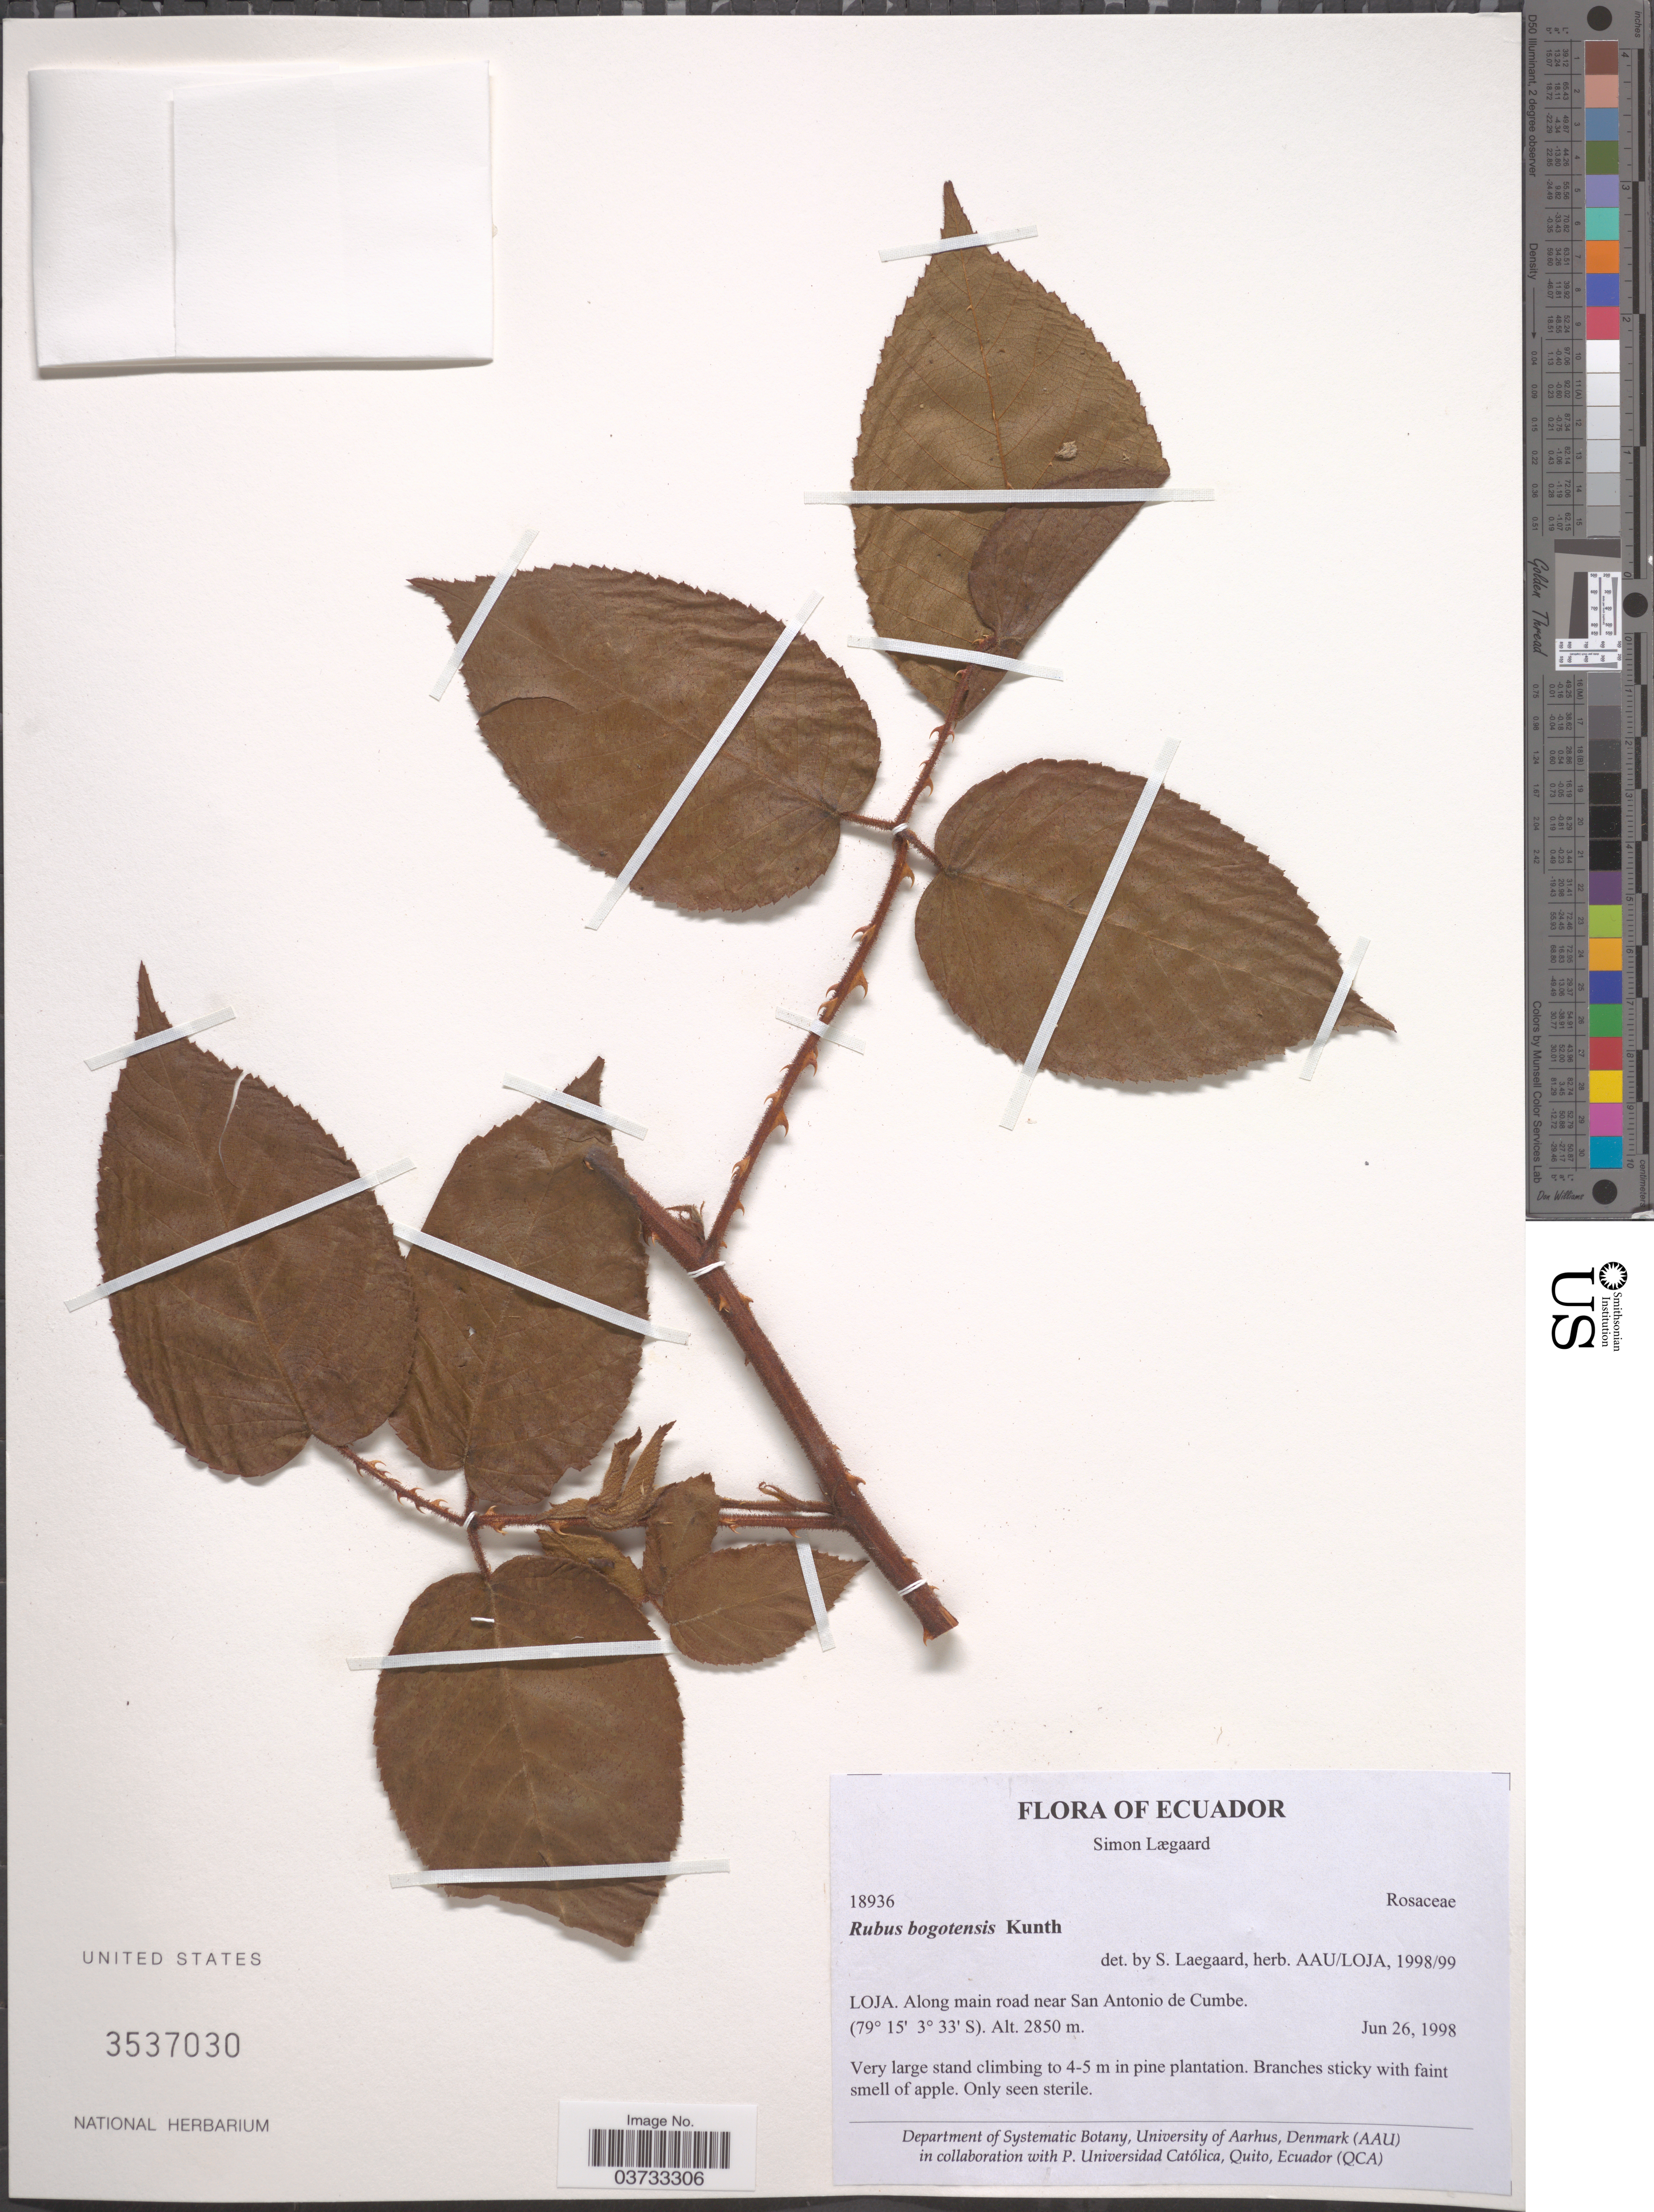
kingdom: Plantae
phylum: Tracheophyta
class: Magnoliopsida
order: Rosales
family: Rosaceae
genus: Rubus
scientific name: Rubus bogotensis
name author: Kunth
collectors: S. Lægaard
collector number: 18936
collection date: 1998-06-26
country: Ecuador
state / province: Loja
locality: Along main road near San Antonio de Cumbe.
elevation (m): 2850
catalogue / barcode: US 3537030